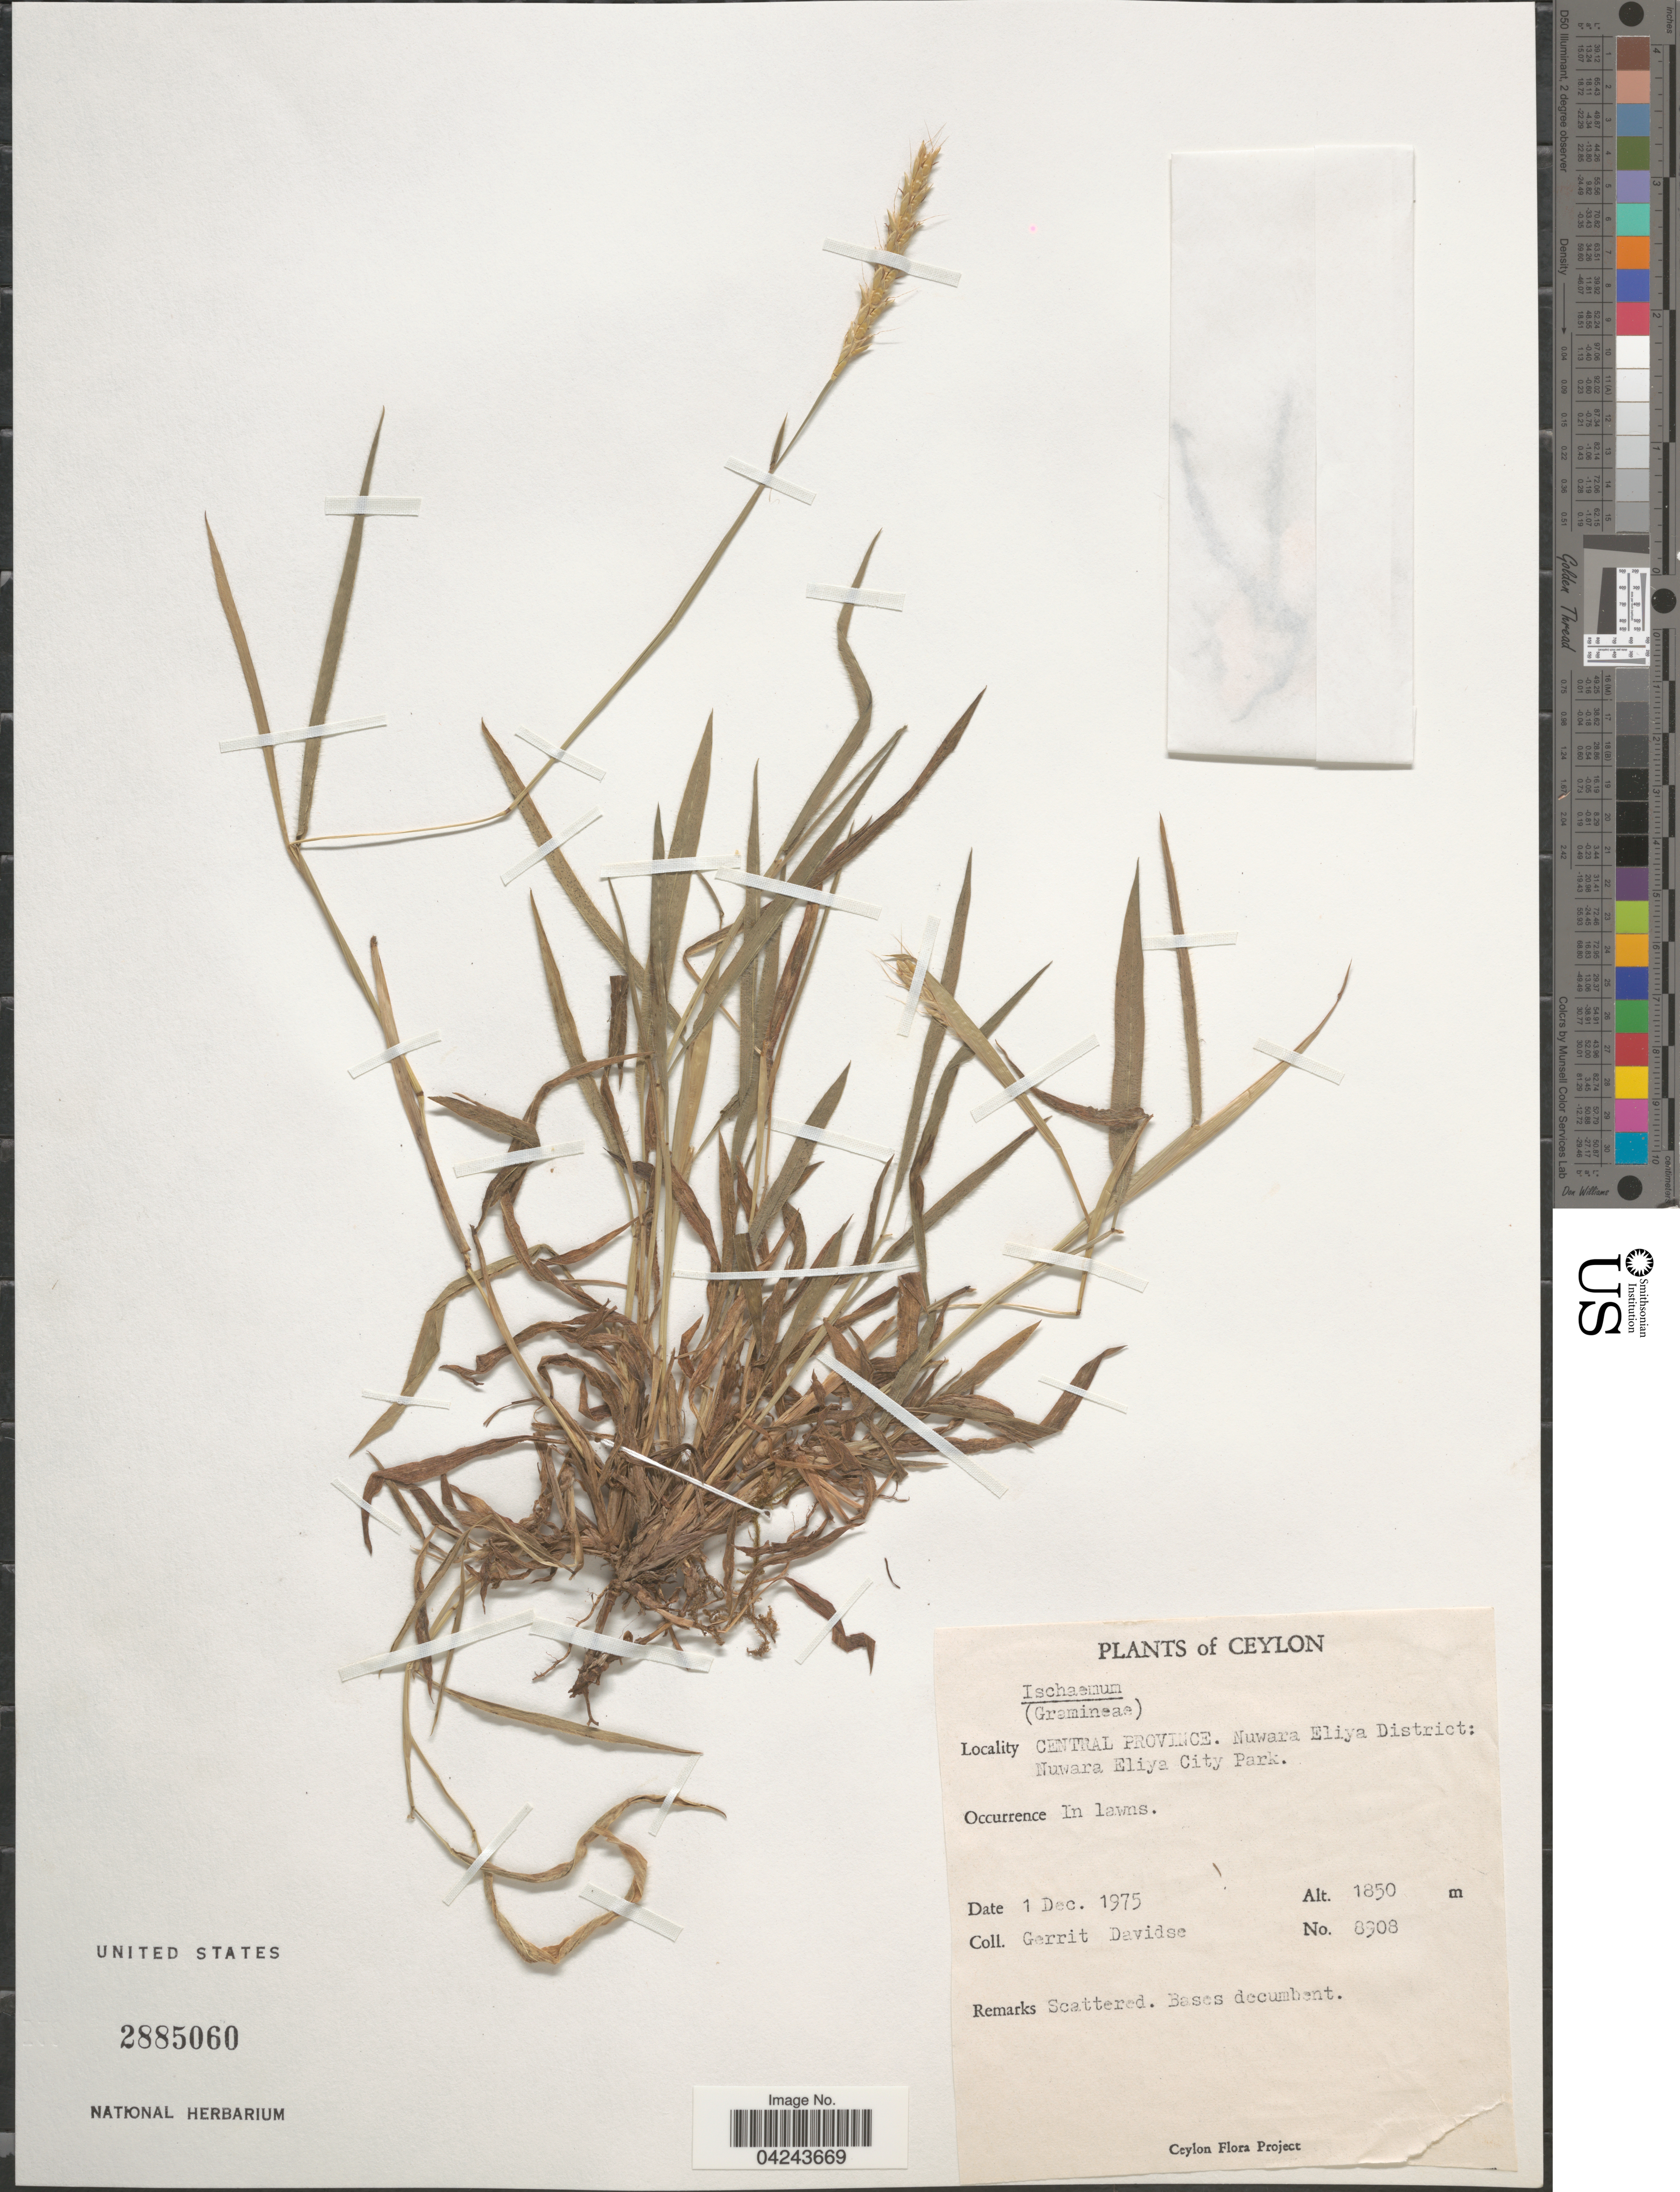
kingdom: Plantae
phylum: Tracheophyta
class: Liliopsida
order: Poales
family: Poaceae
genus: Ischaemum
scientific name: Ischaemum sp.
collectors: G. Davidse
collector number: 8908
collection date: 1975-12-01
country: Sri Lanka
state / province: Central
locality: Ceylon. Nuwara Eliya District; Nuwara Eliya City Park.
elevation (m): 1850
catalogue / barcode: US 2885060